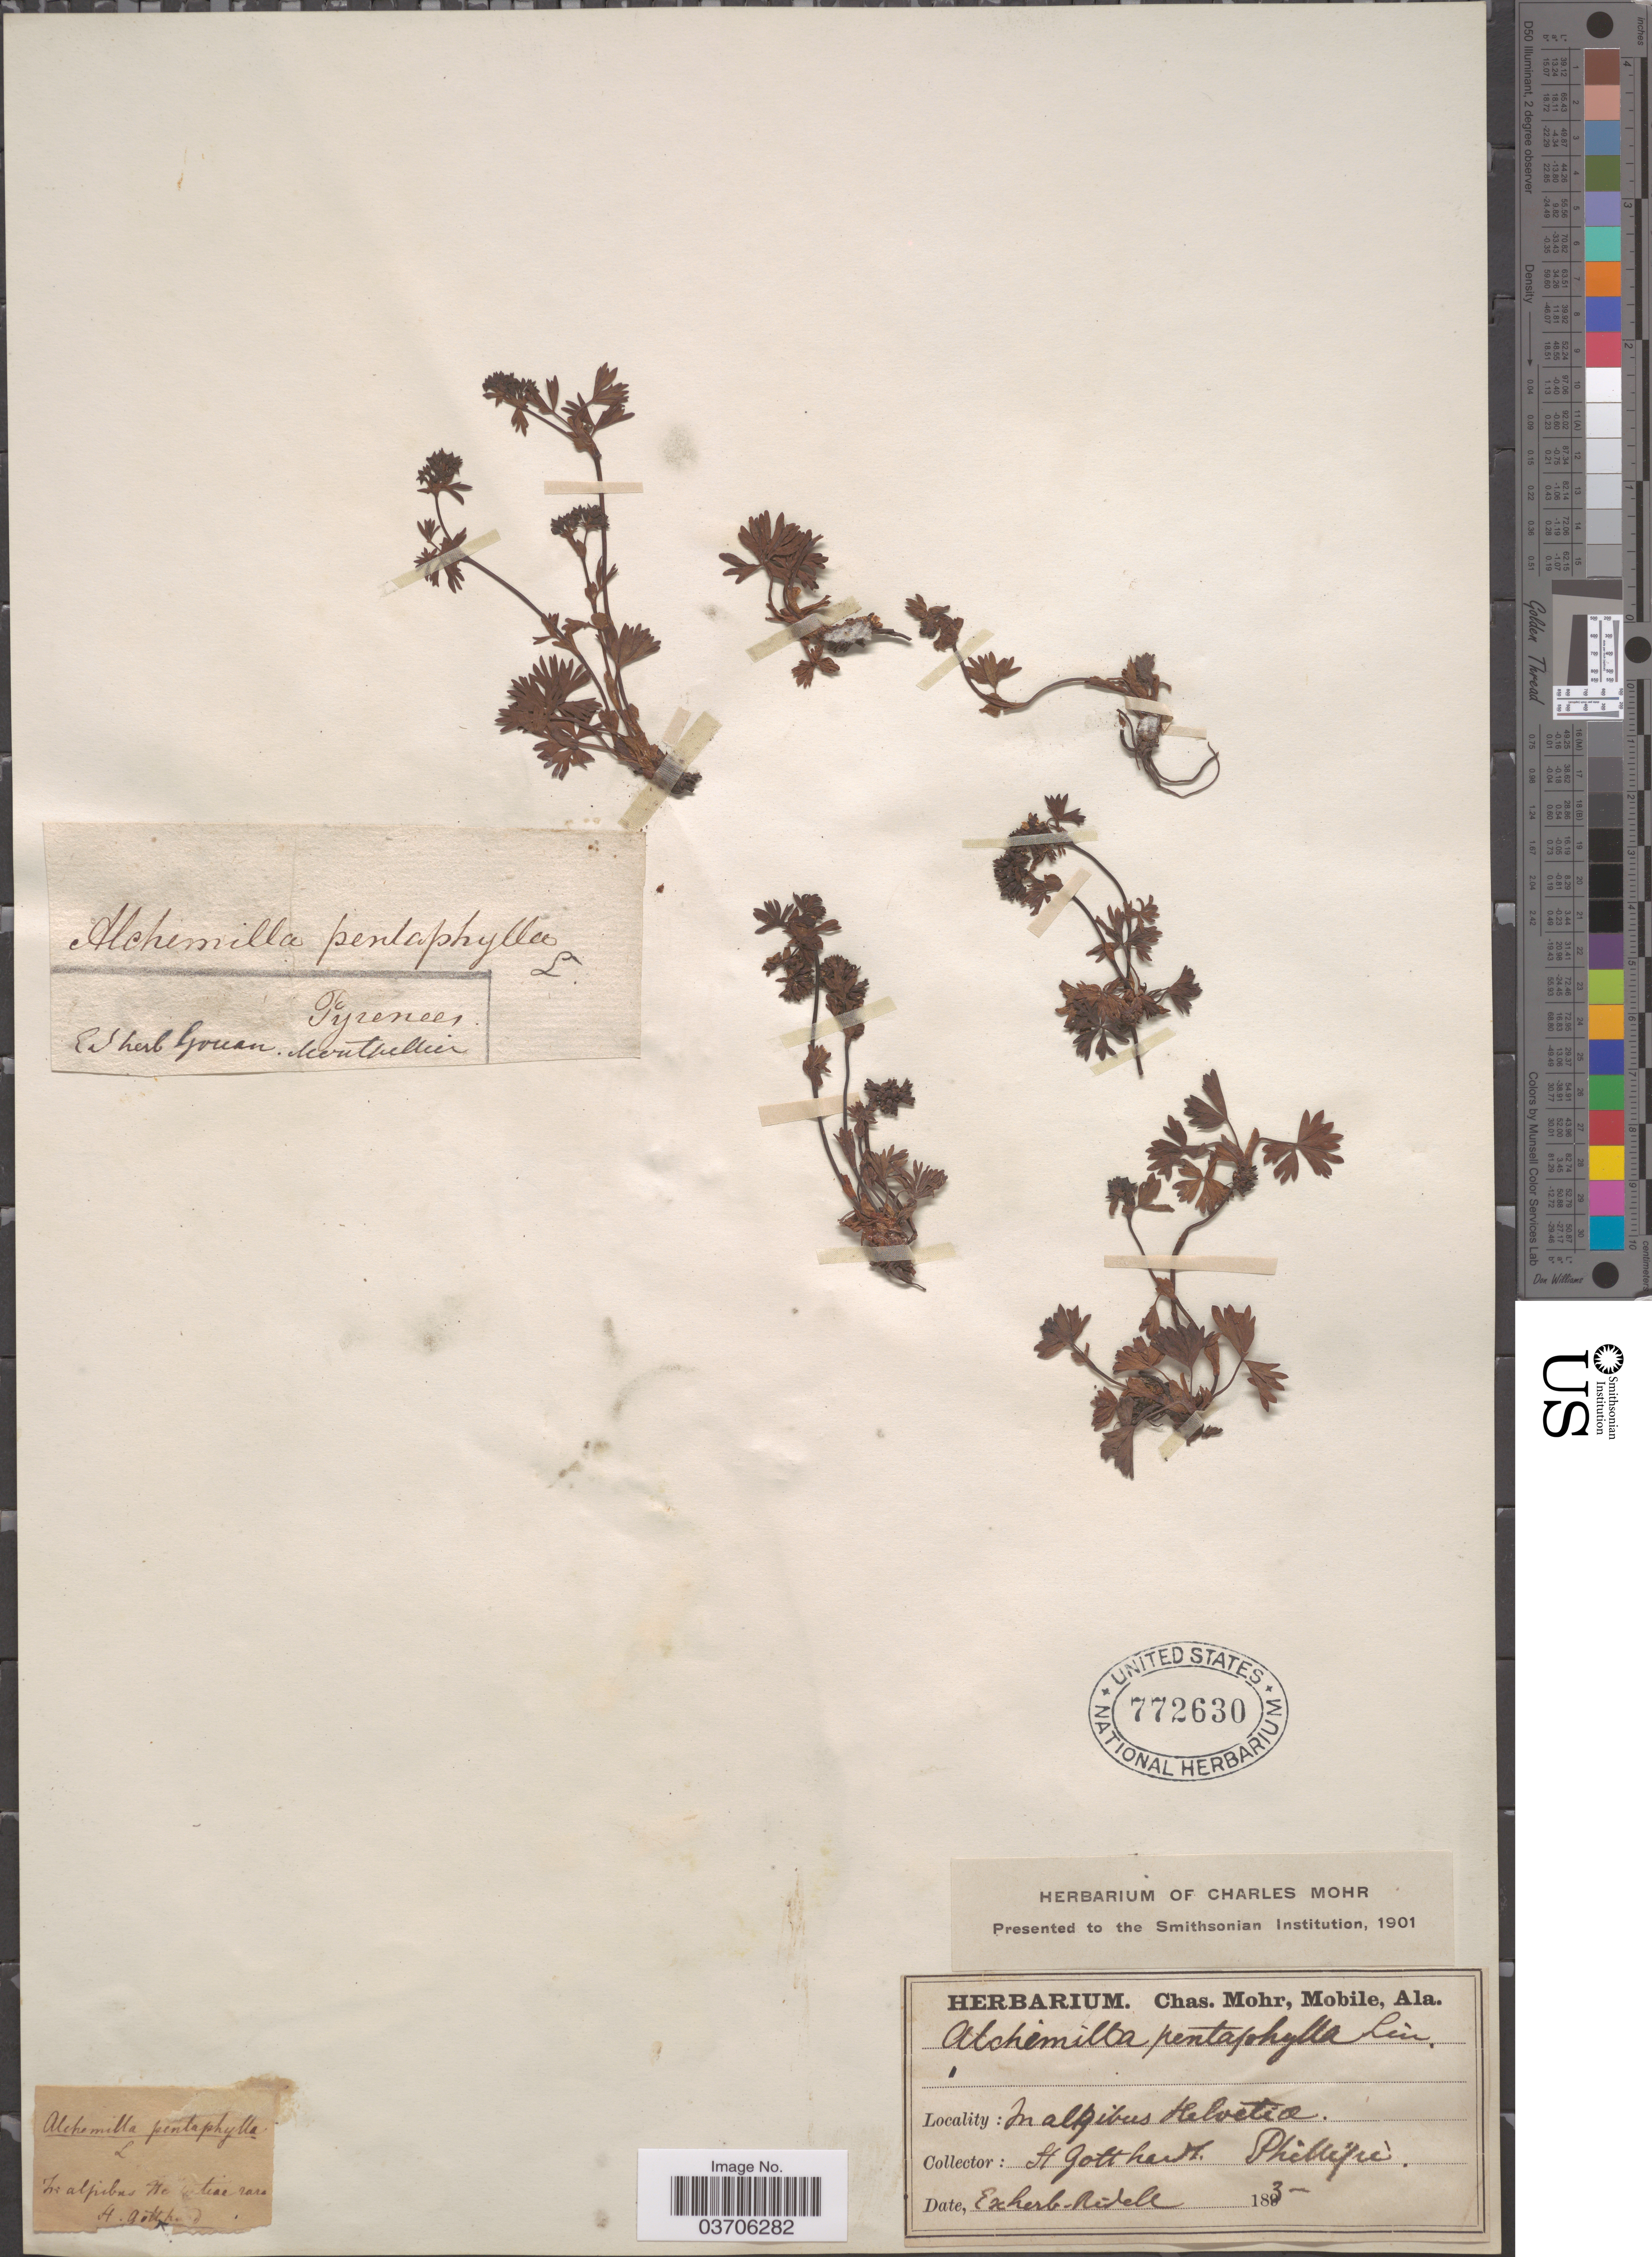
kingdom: Plantae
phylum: Tracheophyta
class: Magnoliopsida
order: Rosales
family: Rosaceae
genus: Alchemilla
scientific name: Alchemilla pentaphylla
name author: L.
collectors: H. Gotthardt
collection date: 1895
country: Switzerland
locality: In alpibus Helvetiæ.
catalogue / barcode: US 772630